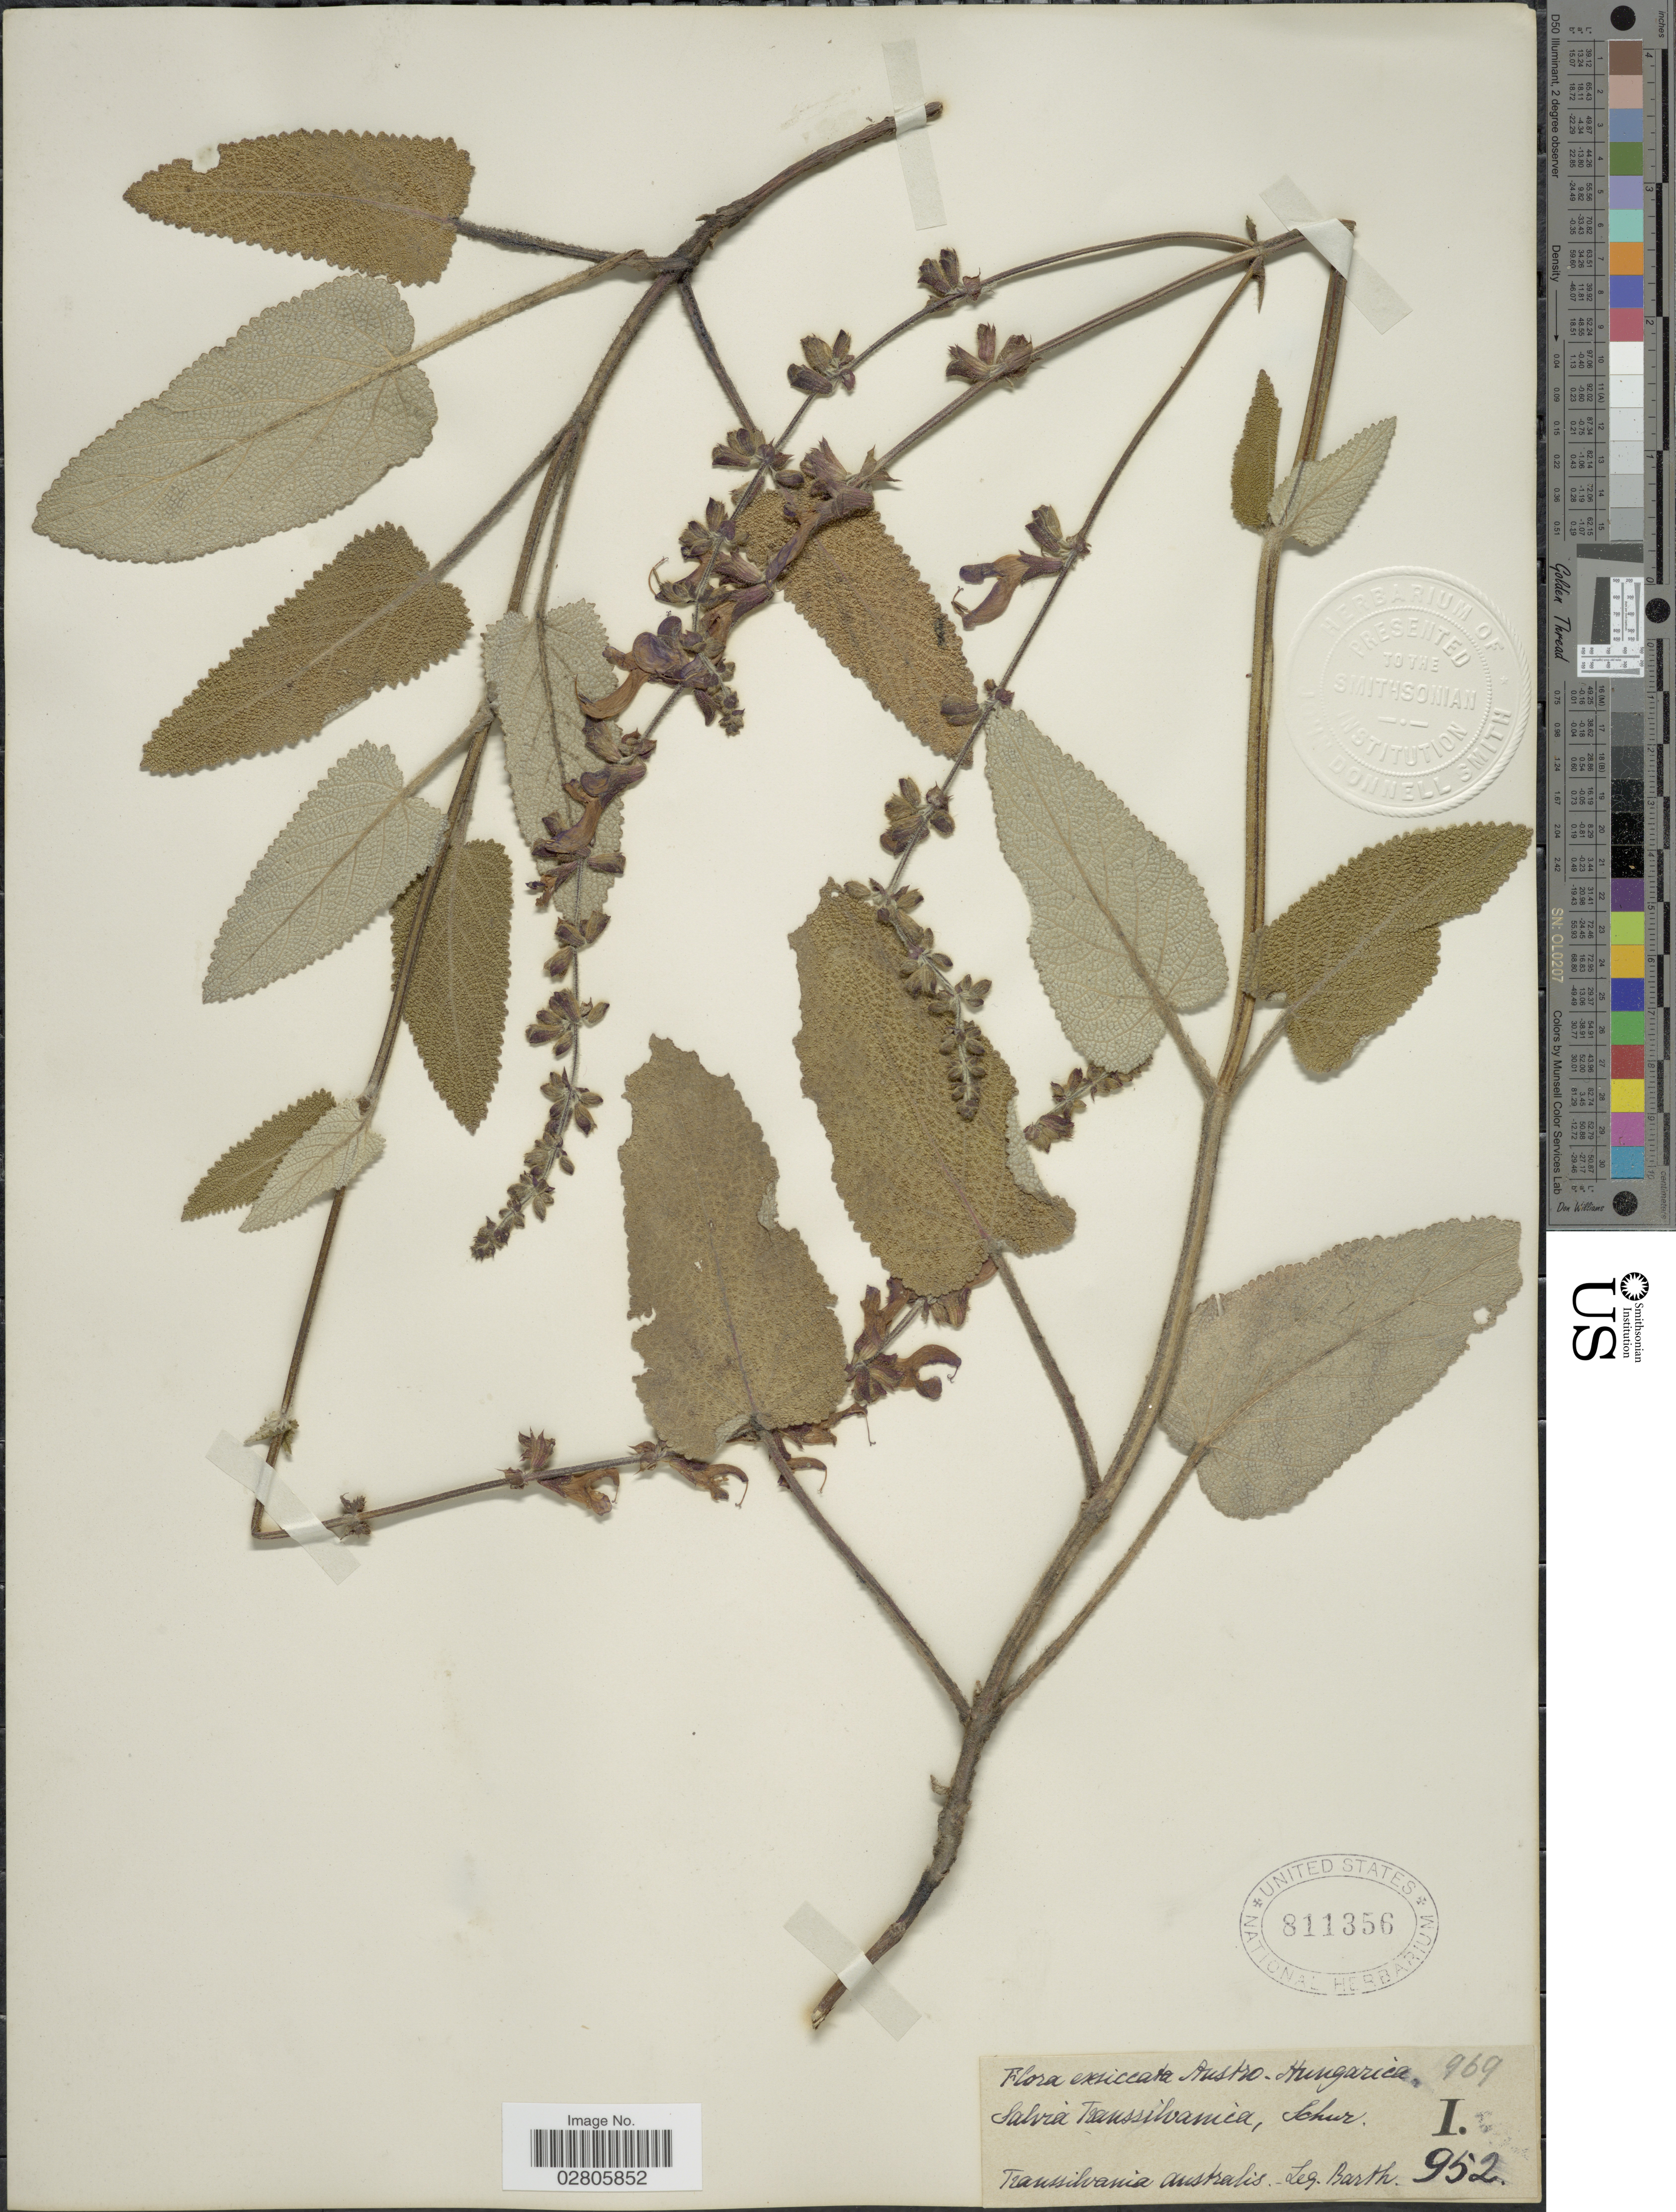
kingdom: Plantae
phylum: Tracheophyta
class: Magnoliopsida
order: Lamiales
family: Lamiaceae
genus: Salvia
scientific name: Salvia transsylvanica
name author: (Schur ex Griseb. & Schenk) Schur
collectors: Barth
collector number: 952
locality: Austro-Hungarica. Transsilvania australis.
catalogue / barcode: US 811356